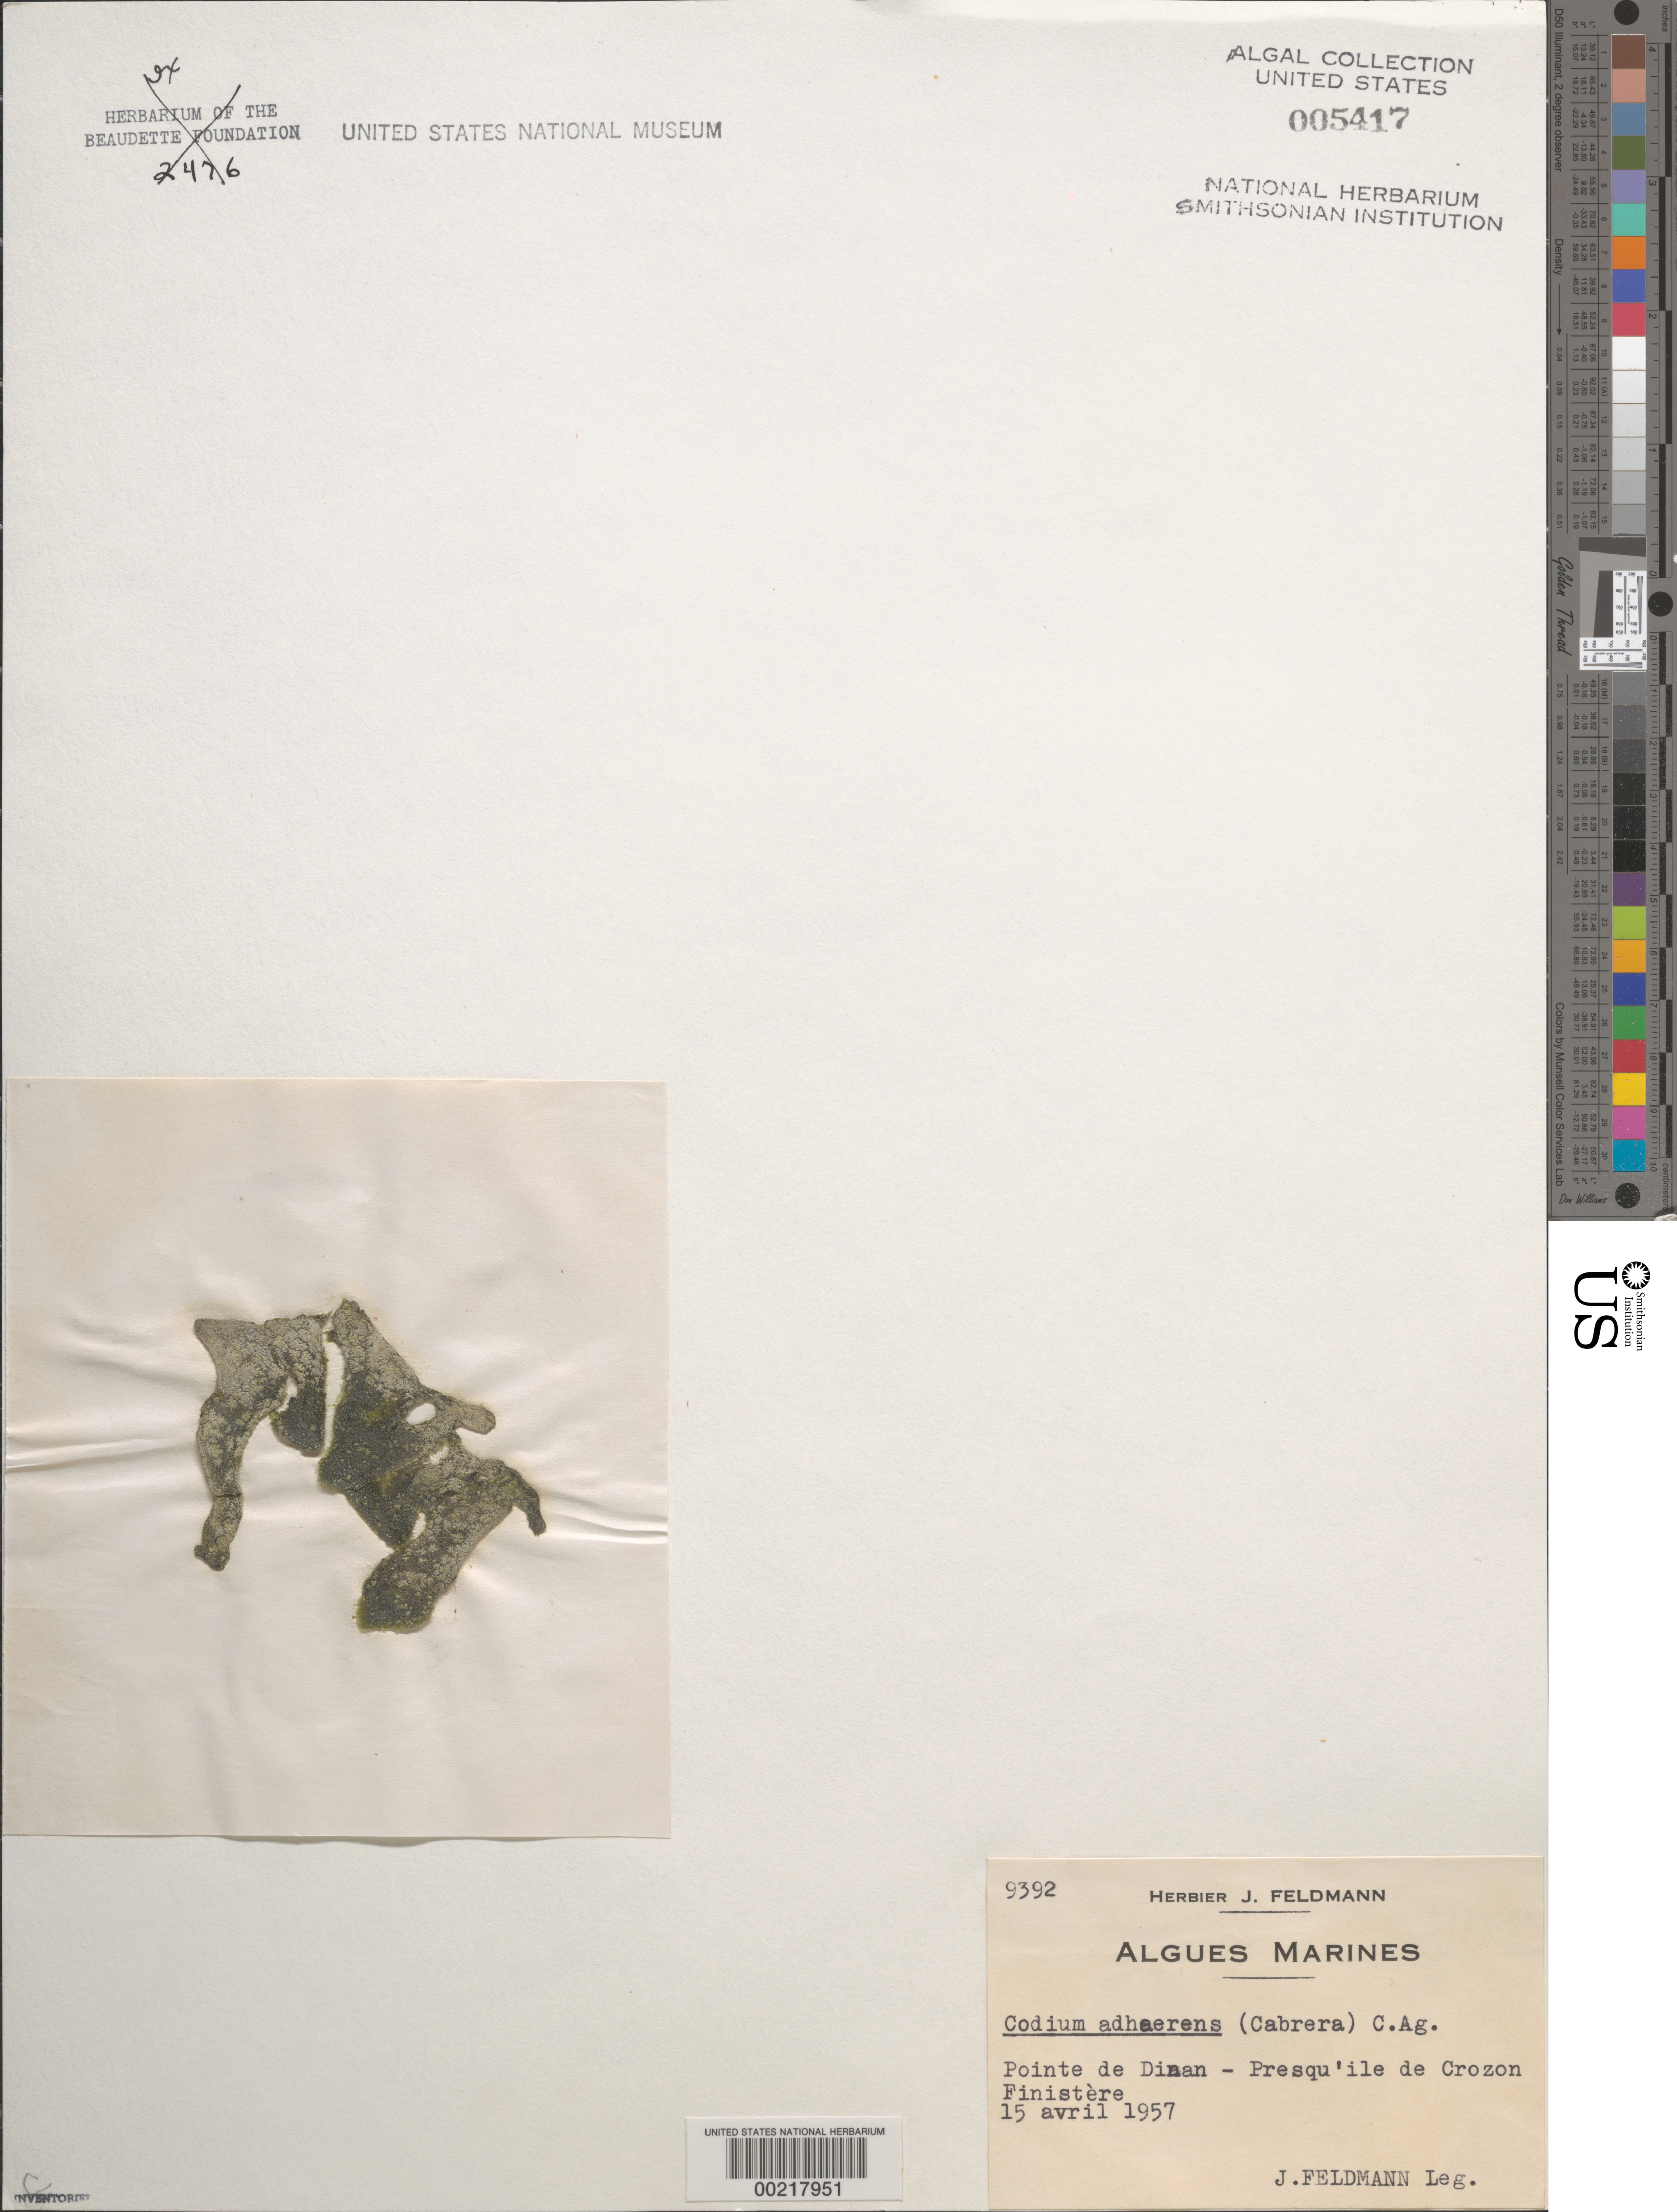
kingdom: Plantae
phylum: Chlorophyta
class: Ulvophyceae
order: Bryopsidales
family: Codiaceae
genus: Codium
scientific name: Codium adhaerens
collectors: J. Feldmann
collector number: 9392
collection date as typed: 15 Apr 1957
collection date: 1957-04-15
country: France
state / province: Bretagne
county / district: Finistère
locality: Pointe de dinan, presqu'ile de crozan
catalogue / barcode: US 5417